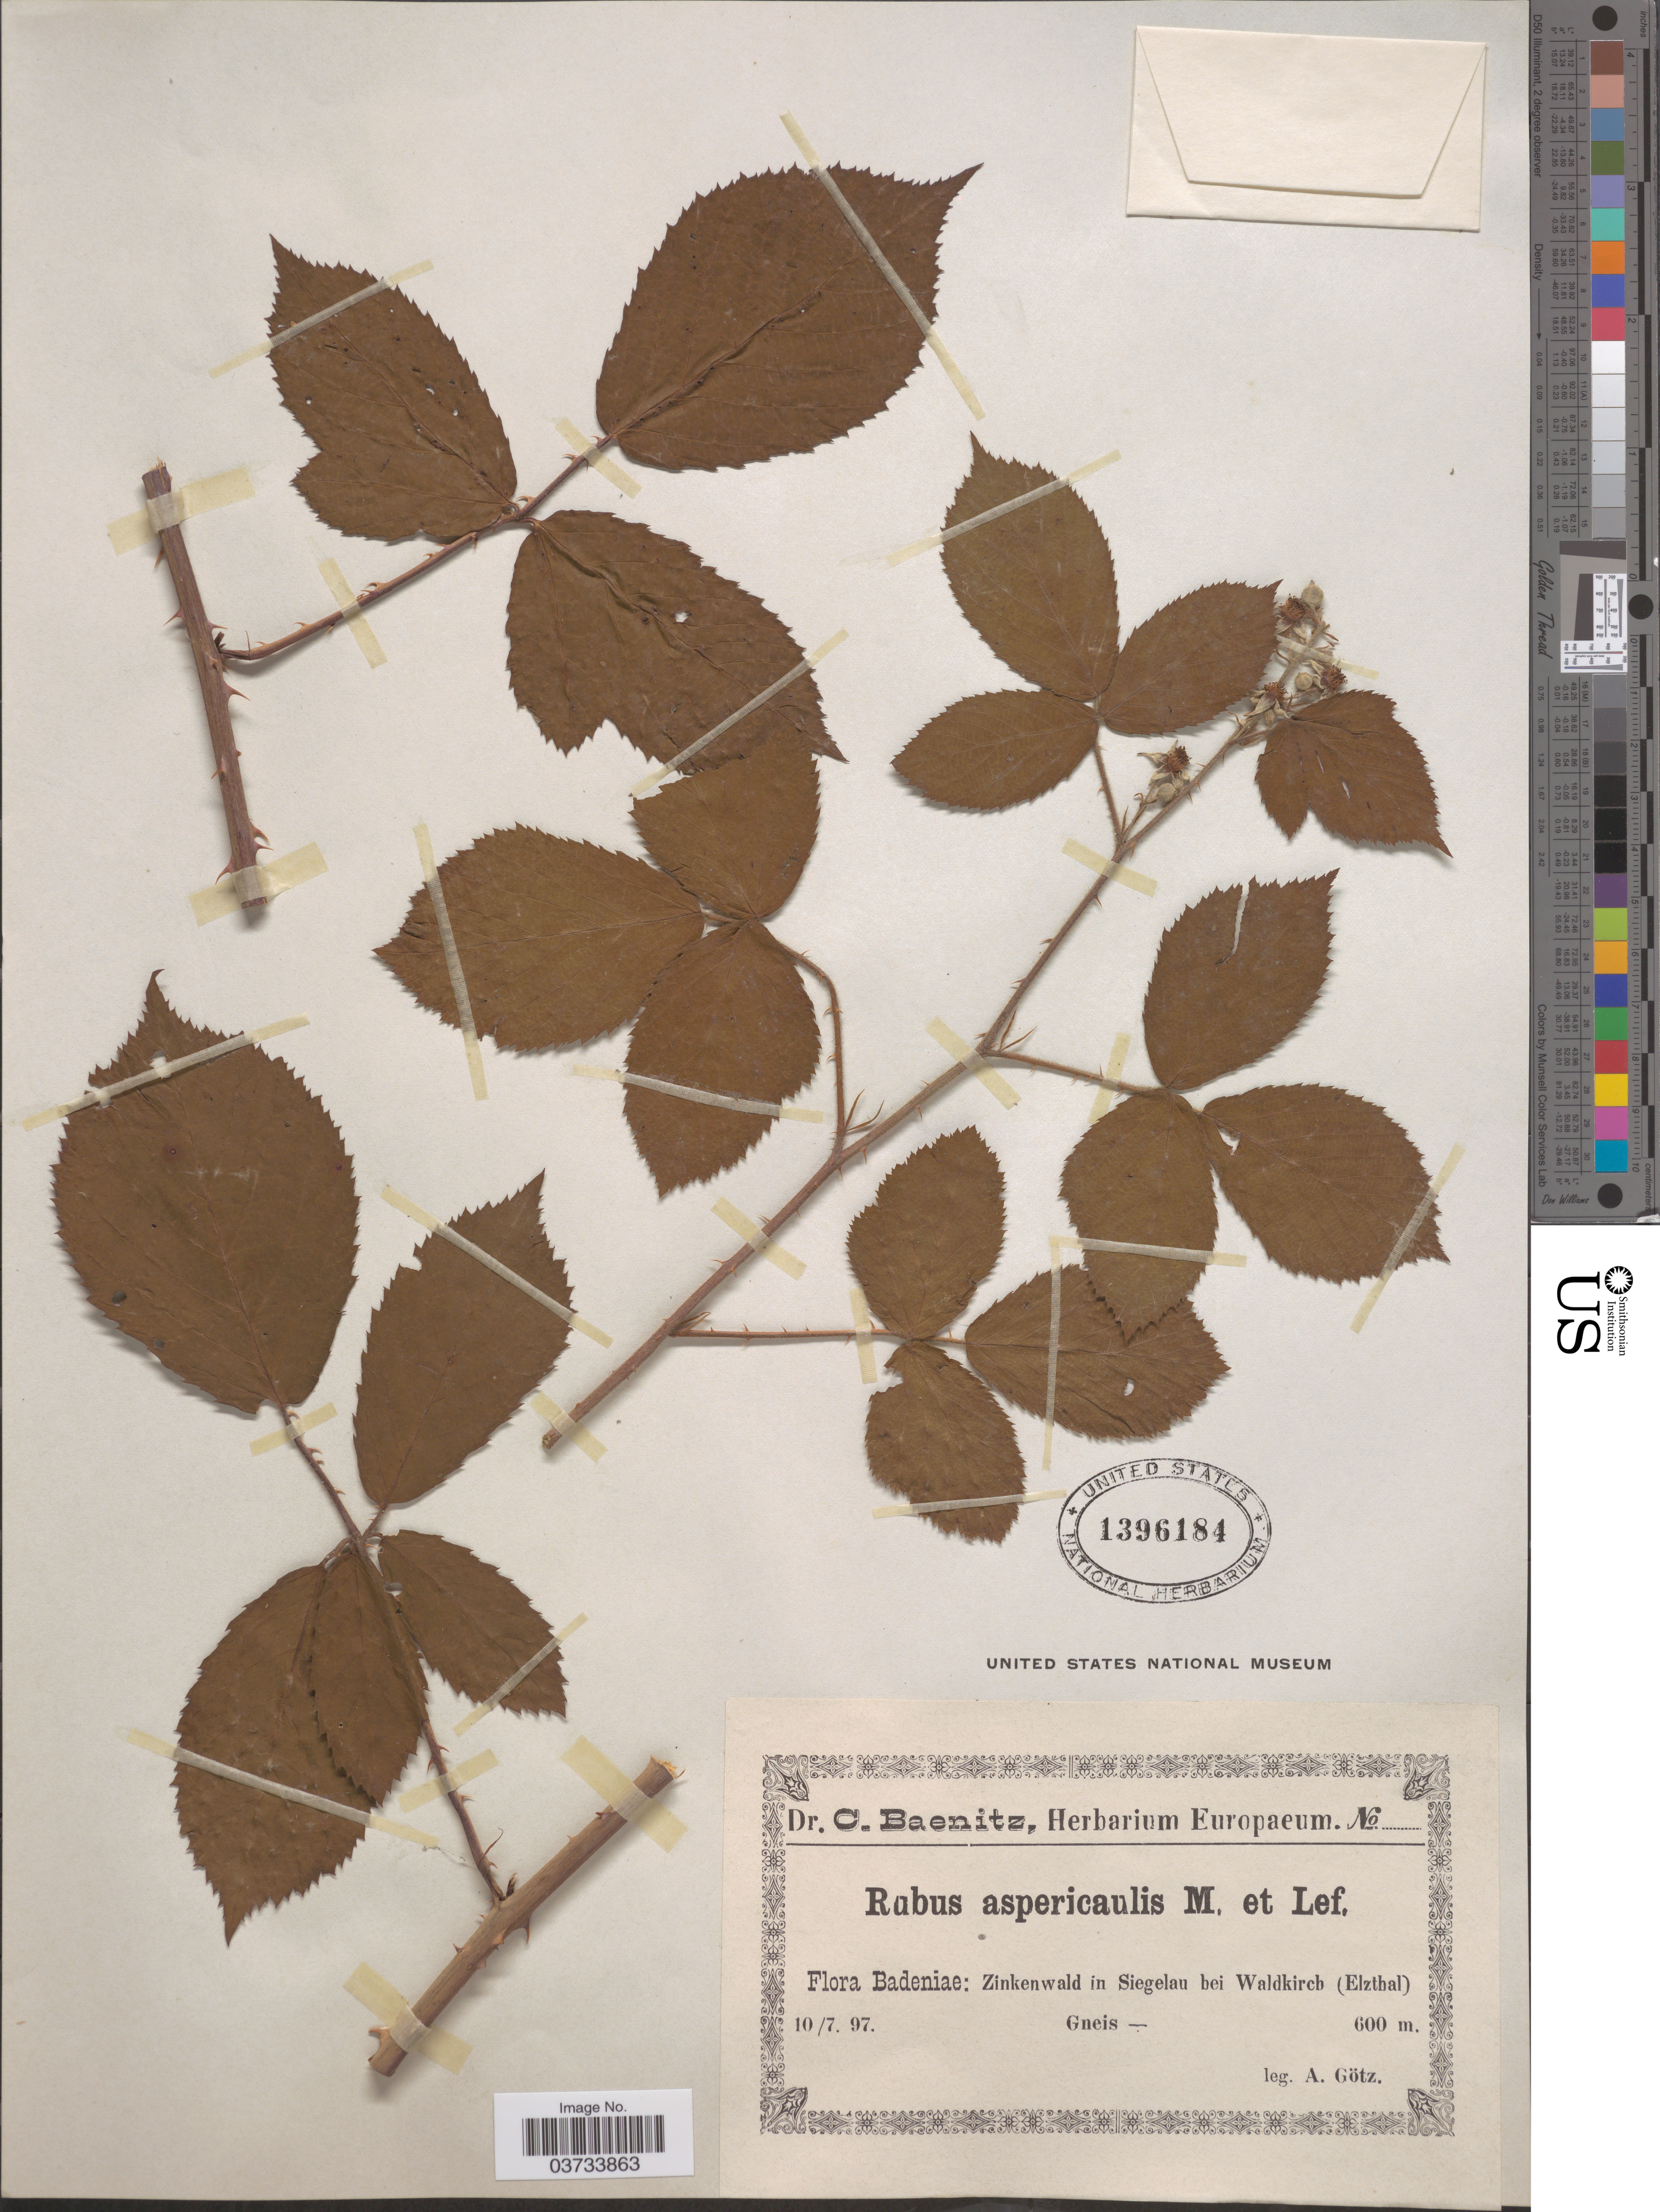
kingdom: Plantae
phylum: Tracheophyta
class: Magnoliopsida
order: Rosales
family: Rosaceae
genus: Rubus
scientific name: Rubus aspericaulis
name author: Lefèvre & P.J. Müll.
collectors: A. Götz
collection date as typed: Transcribed d/m/y: 10/7/97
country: Germany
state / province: Baden-Württemberg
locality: Badeniae: Zinkenwald in Siegelau bei Waldkirch (Elzthal).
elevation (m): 600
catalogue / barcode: US 1396184